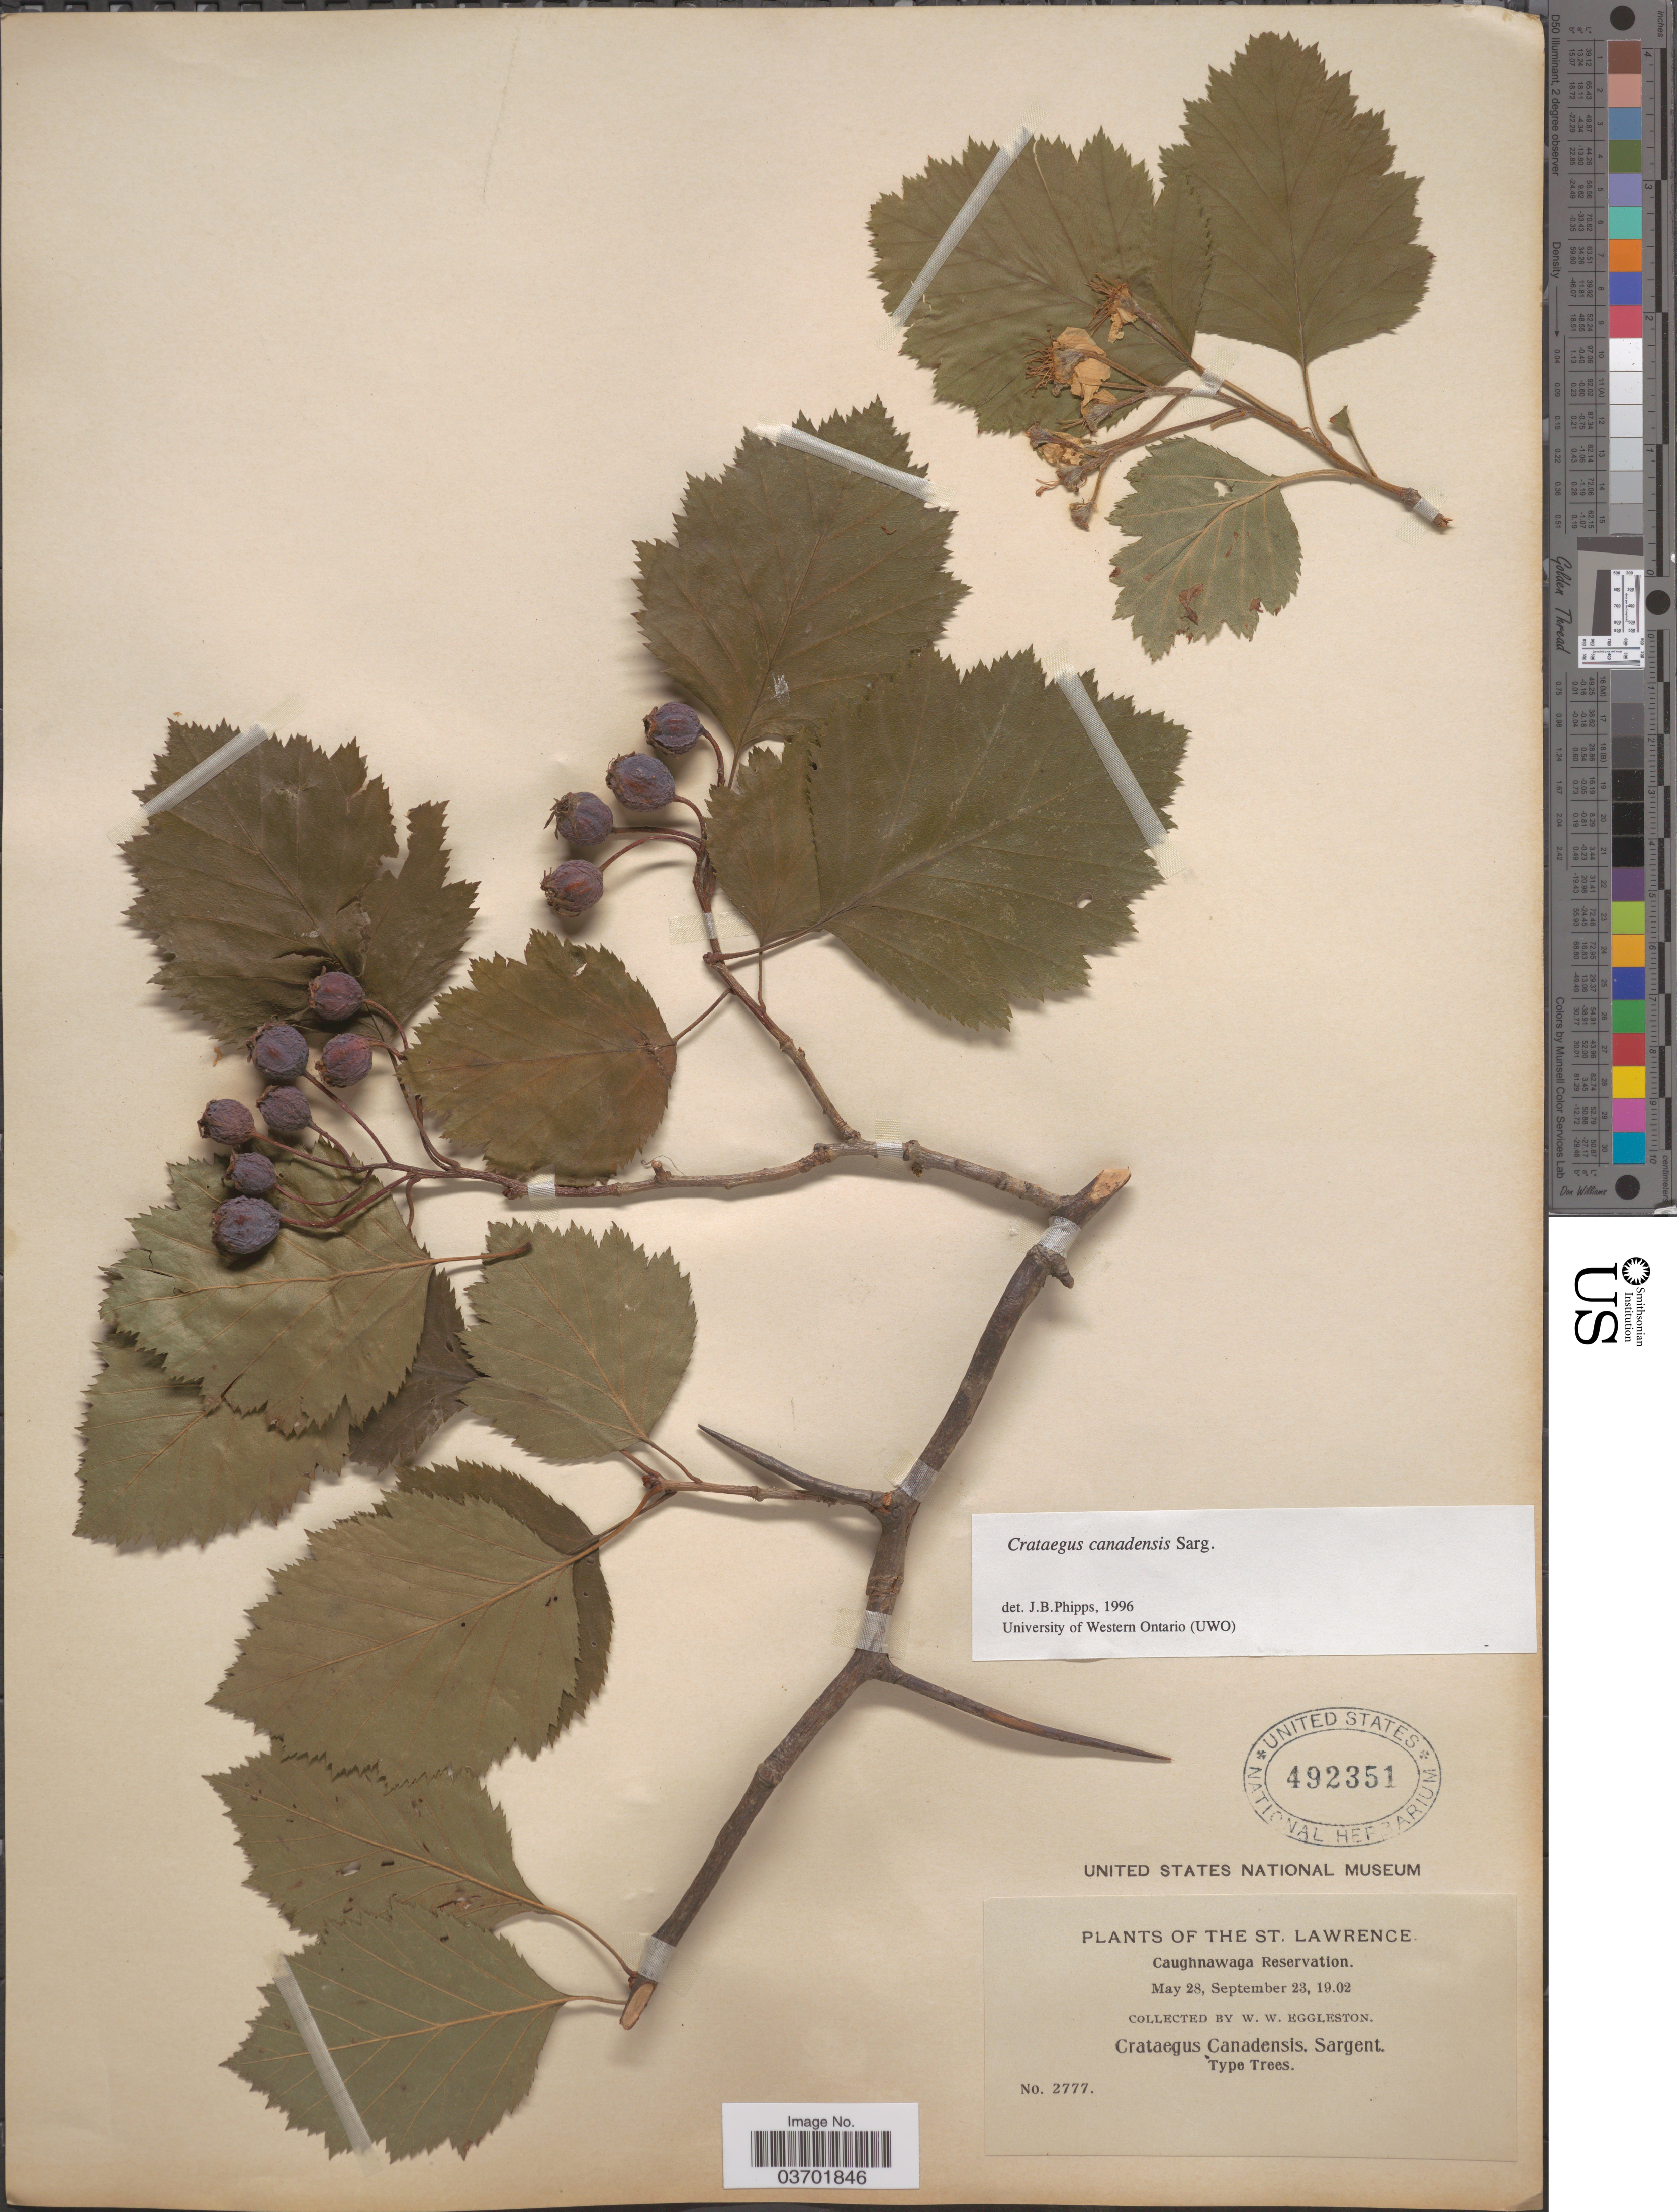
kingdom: Plantae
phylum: Tracheophyta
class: Magnoliopsida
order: Rosales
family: Rosaceae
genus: Crataegus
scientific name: Crataegus submollis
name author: Sarg.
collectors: W. W. Eggleston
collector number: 2777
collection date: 1902-05-28/1902-09-23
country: Canada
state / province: Quebec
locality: St. Lawrence. Caughnawaga Reservation.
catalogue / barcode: US 492351